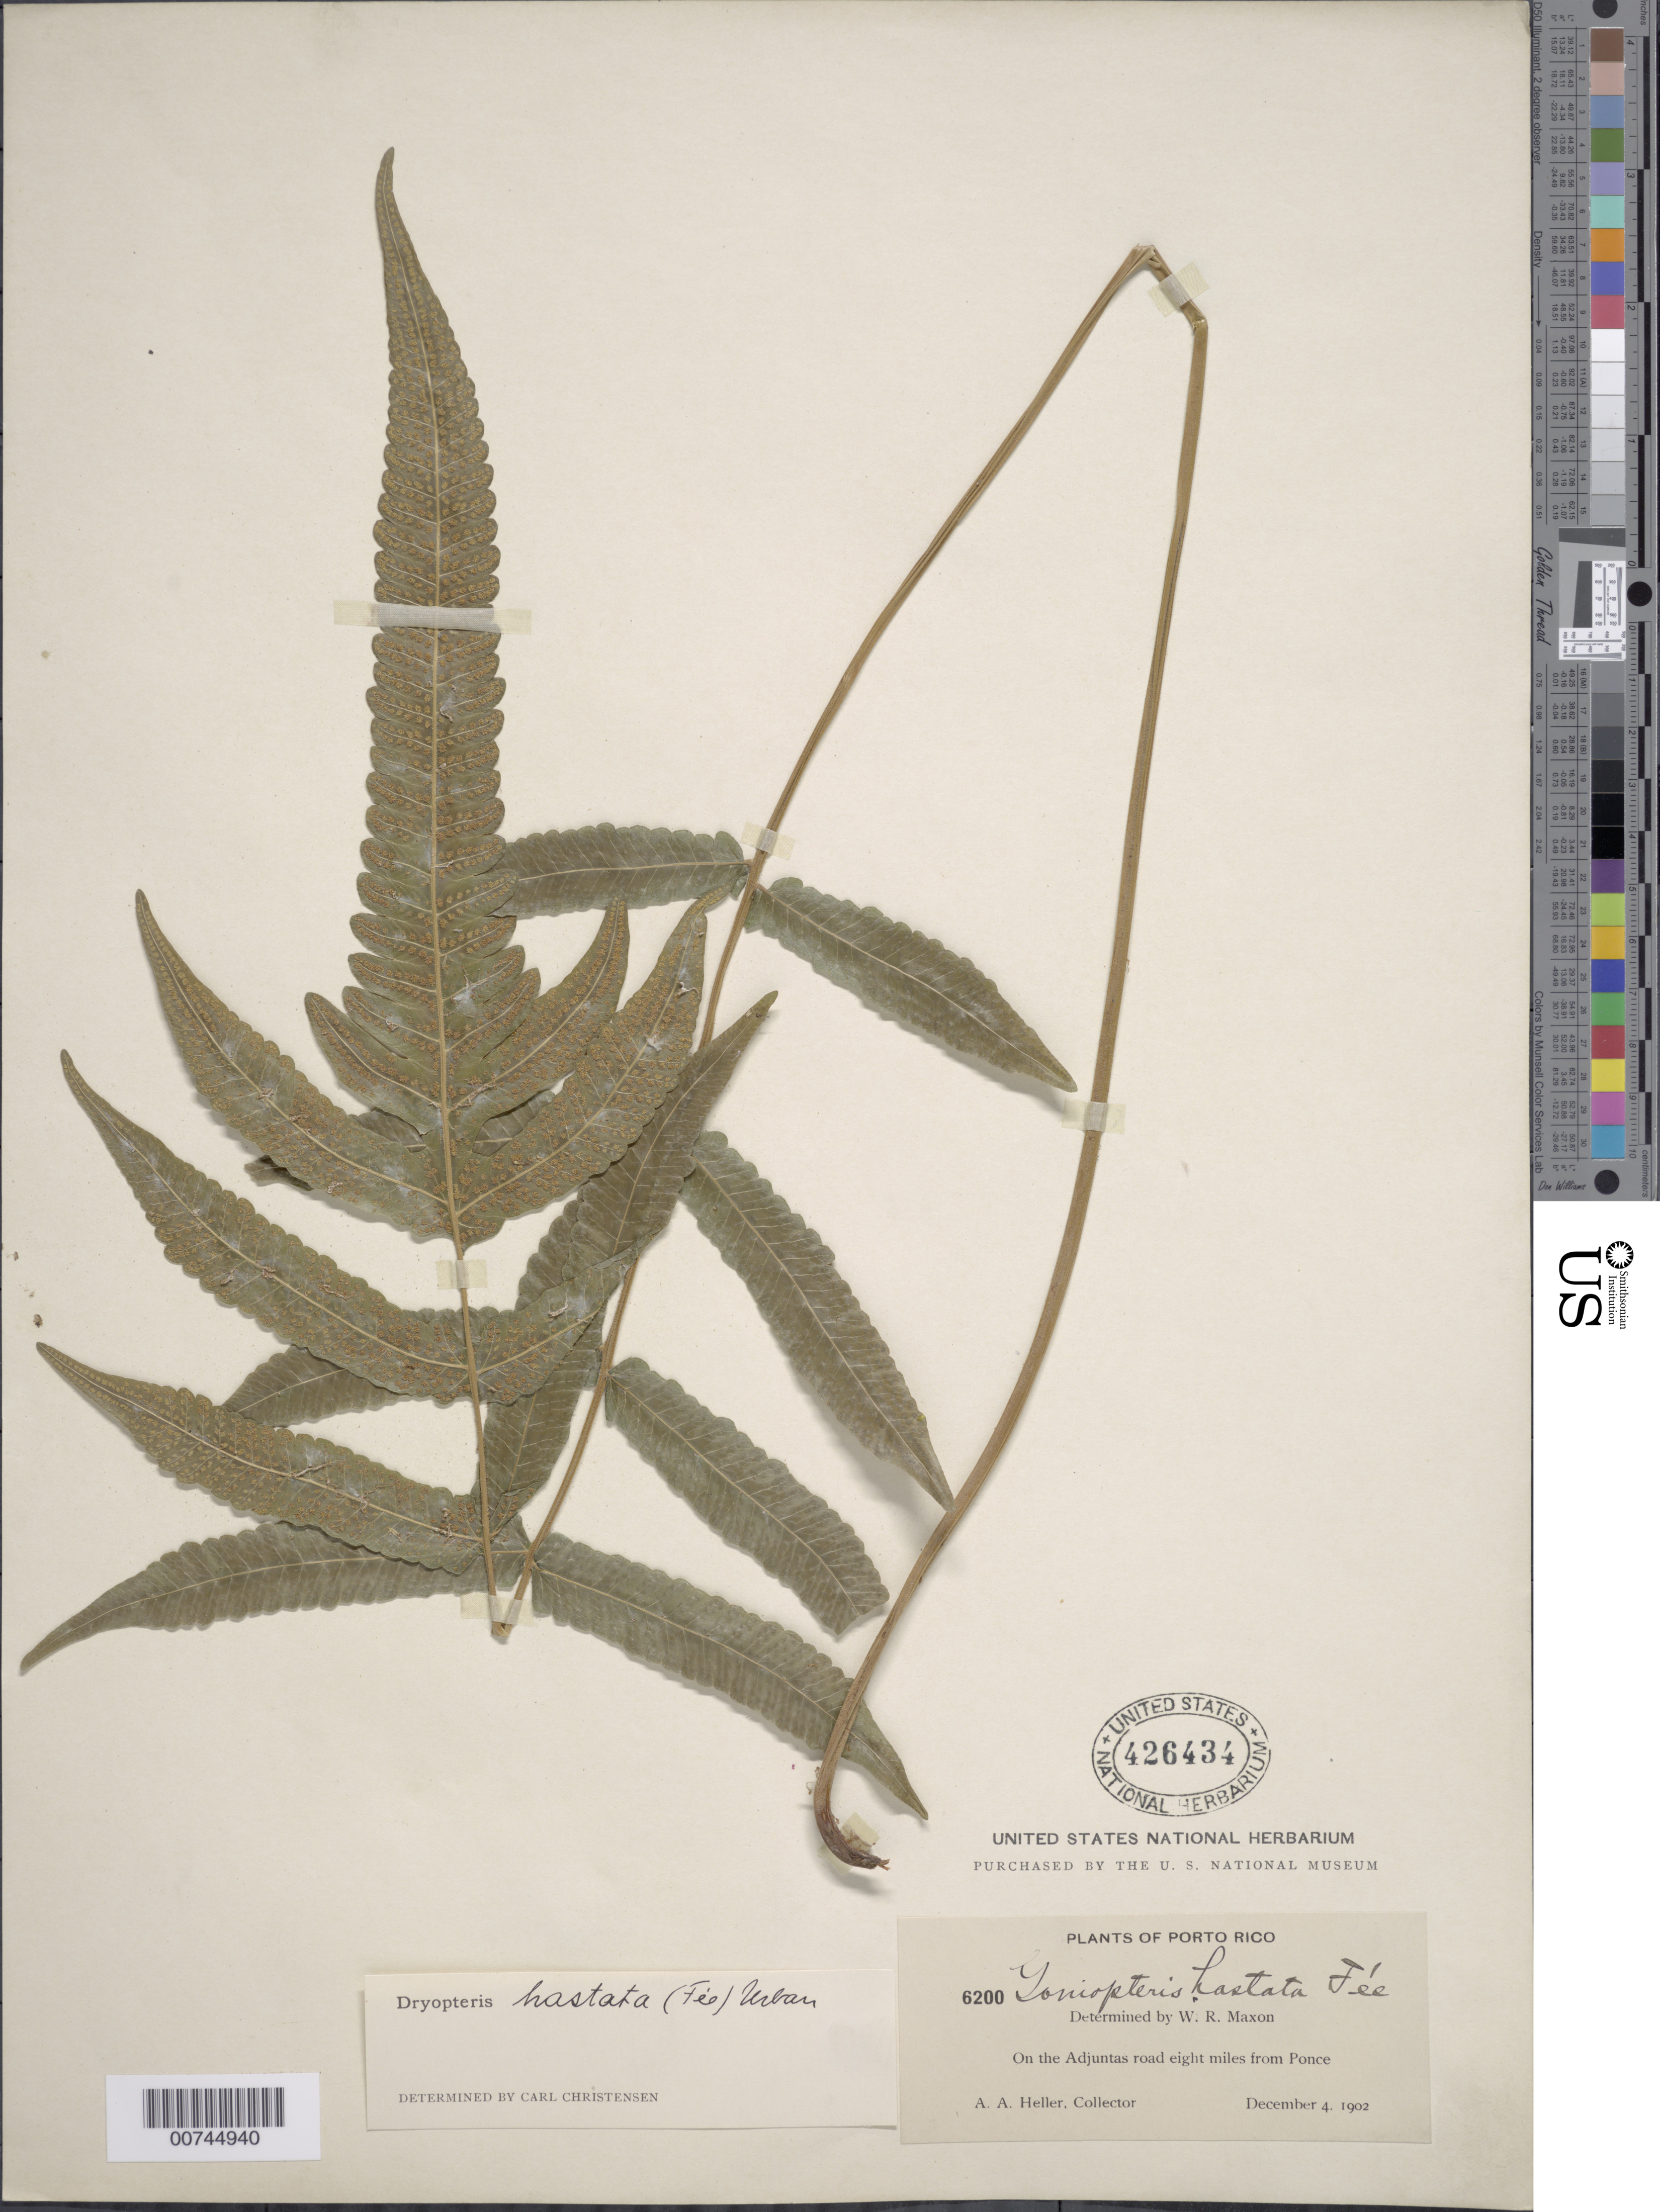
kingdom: Plantae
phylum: Tracheophyta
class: Polypodiopsida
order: Polypodiales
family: Thelypteridaceae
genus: Goniopteris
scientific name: Goniopteris hastata (Fée) comb. nov., ined 2015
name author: (Fée)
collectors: A. A. Heller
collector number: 6200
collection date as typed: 04 Dec 1902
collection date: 1902-12-04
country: Puerto Rico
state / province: Ponce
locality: On the Adjuntas road eight miles from Ponce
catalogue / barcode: US 426434